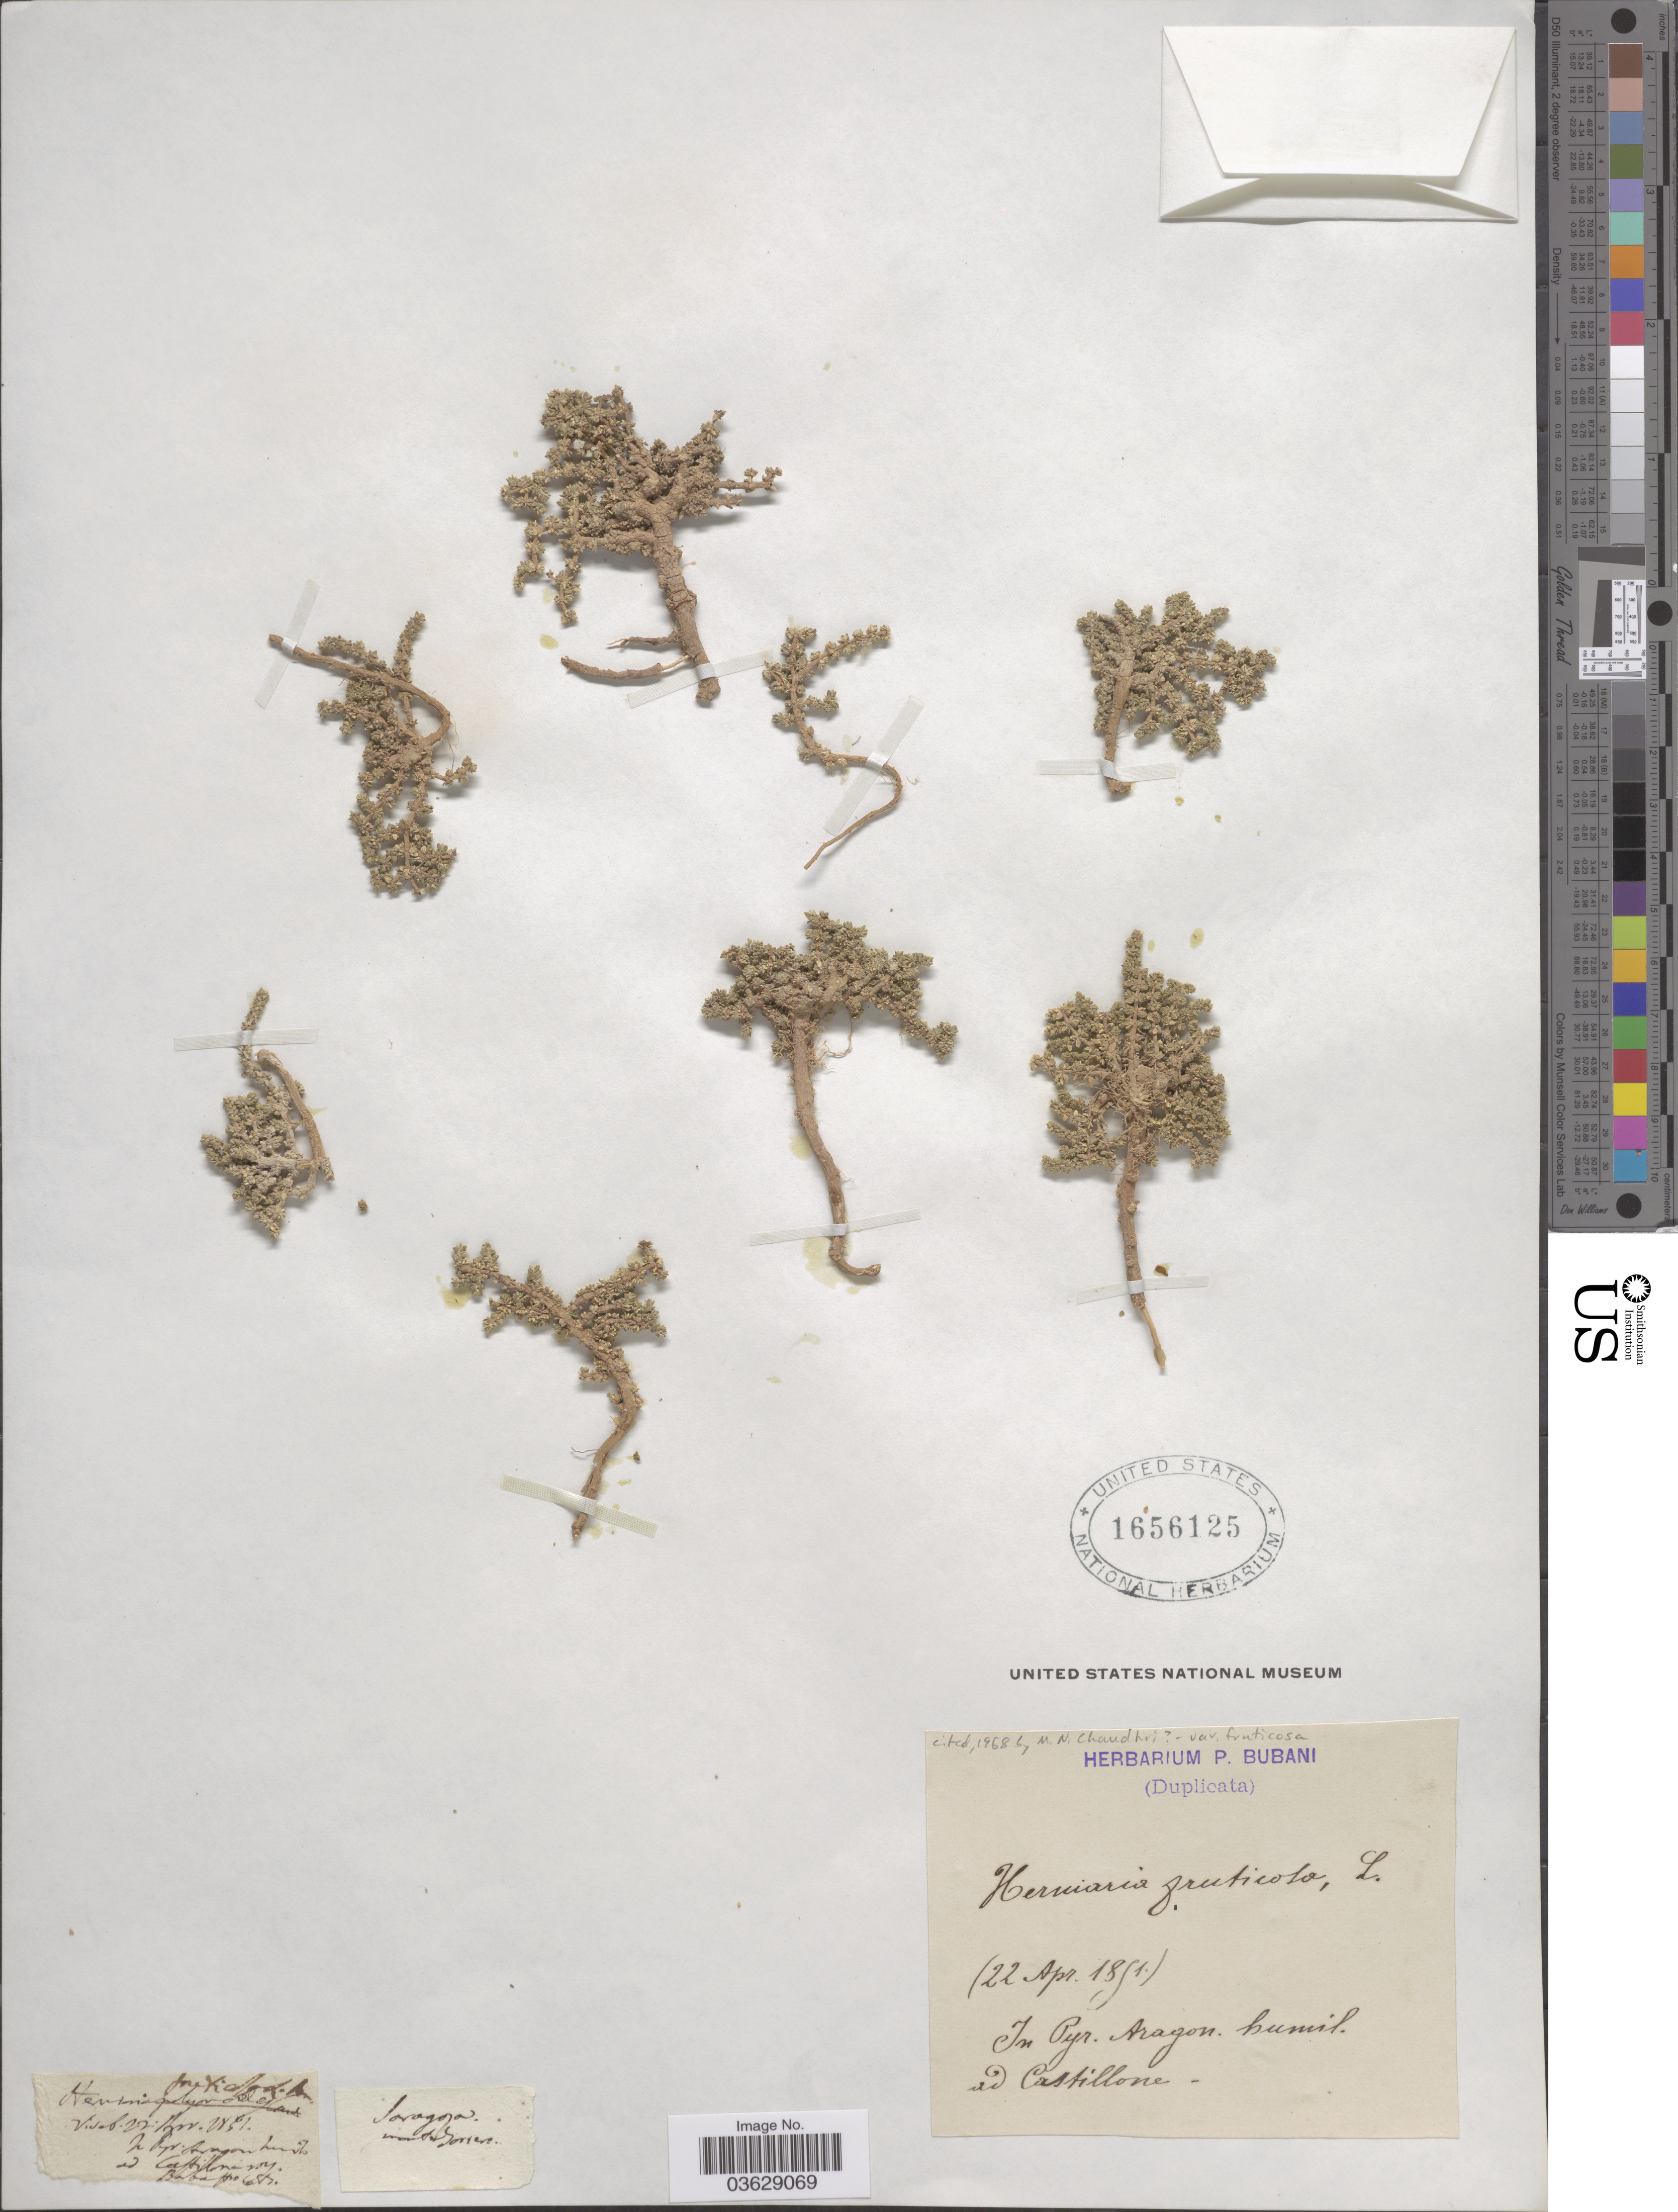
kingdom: Plantae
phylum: Tracheophyta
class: Magnoliopsida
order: Caryophyllales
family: Caryophyllaceae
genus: Herniaria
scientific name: Herniaria fruticosa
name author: L.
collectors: ex herb. P. Bubani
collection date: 1851-04-22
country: Spain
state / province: Aragón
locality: In Pyr. Aragon. humil. ad Castillone.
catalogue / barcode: US 1656125